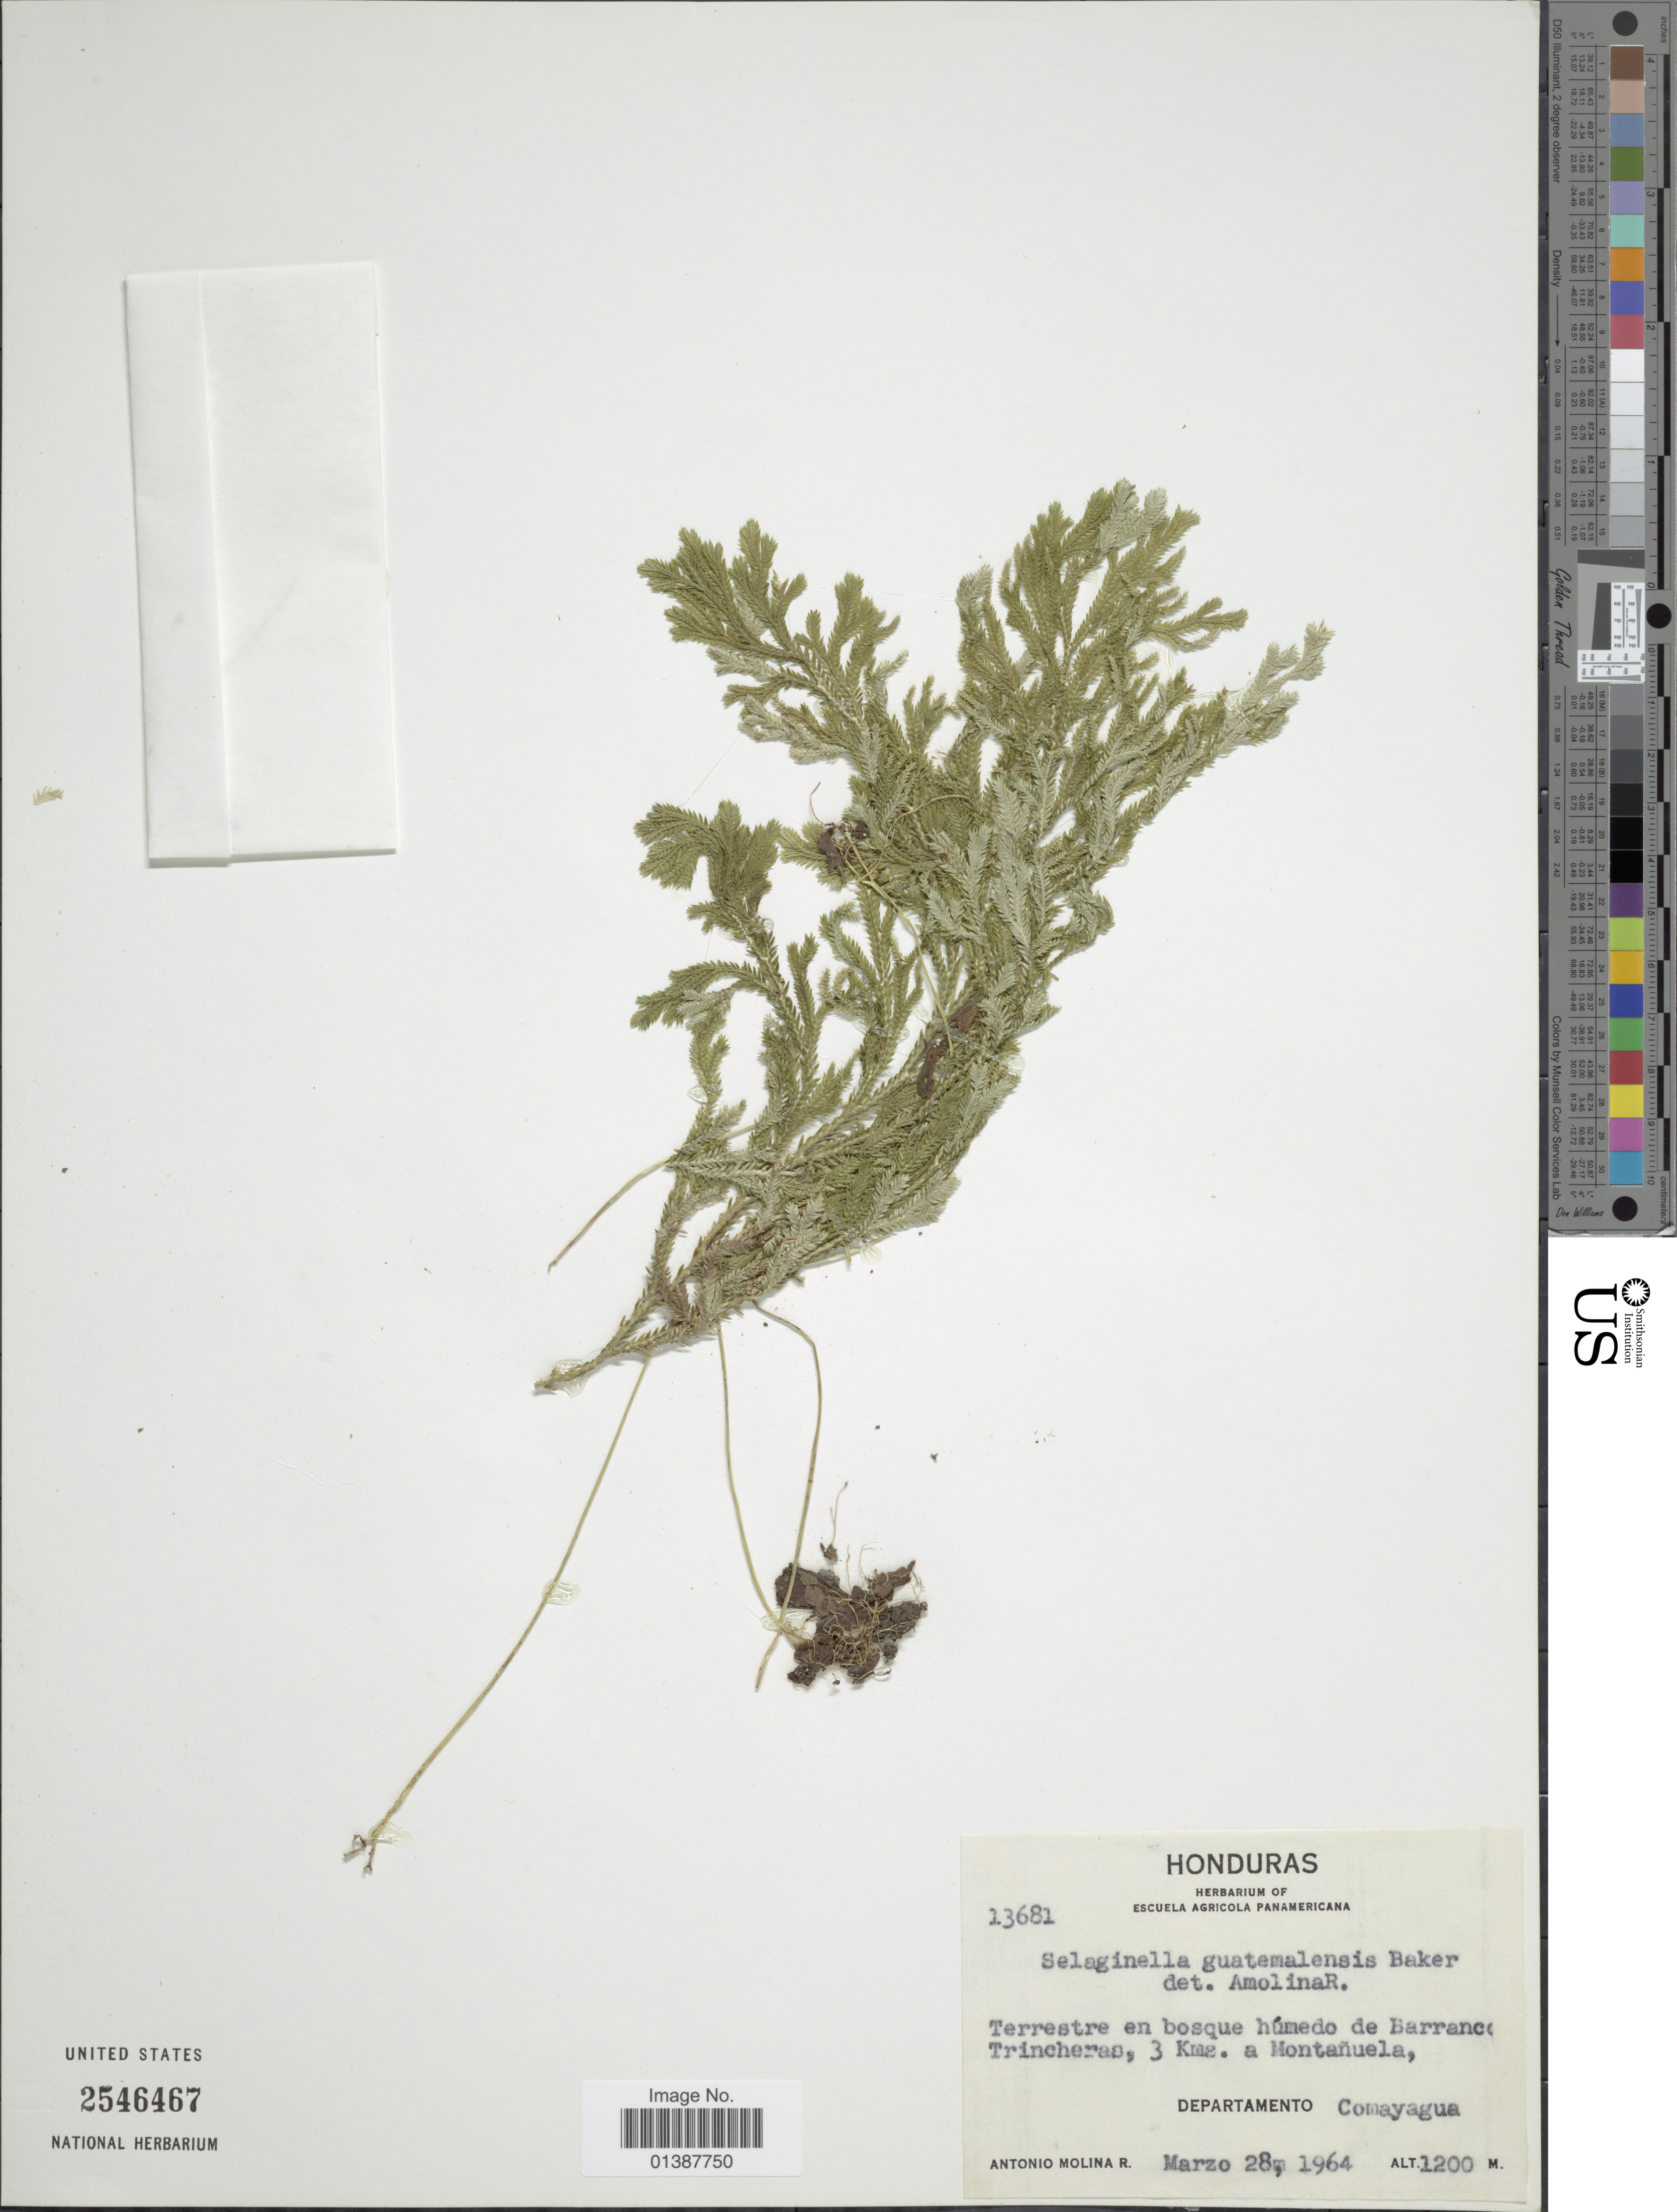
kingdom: Plantae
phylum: Tracheophyta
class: Lycopodiopsida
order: Selaginellales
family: Selaginellaceae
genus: Selaginella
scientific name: Selaginella guatemalensis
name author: Baker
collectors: A. Molina R.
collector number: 13681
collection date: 1964-03-28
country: Honduras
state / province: Comayagua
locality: Terrestre en bosque húmedo de Brranco Trincheras, 3 Kms a Montañuela, Departamento Comayagua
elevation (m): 1200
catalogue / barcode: US 2546467